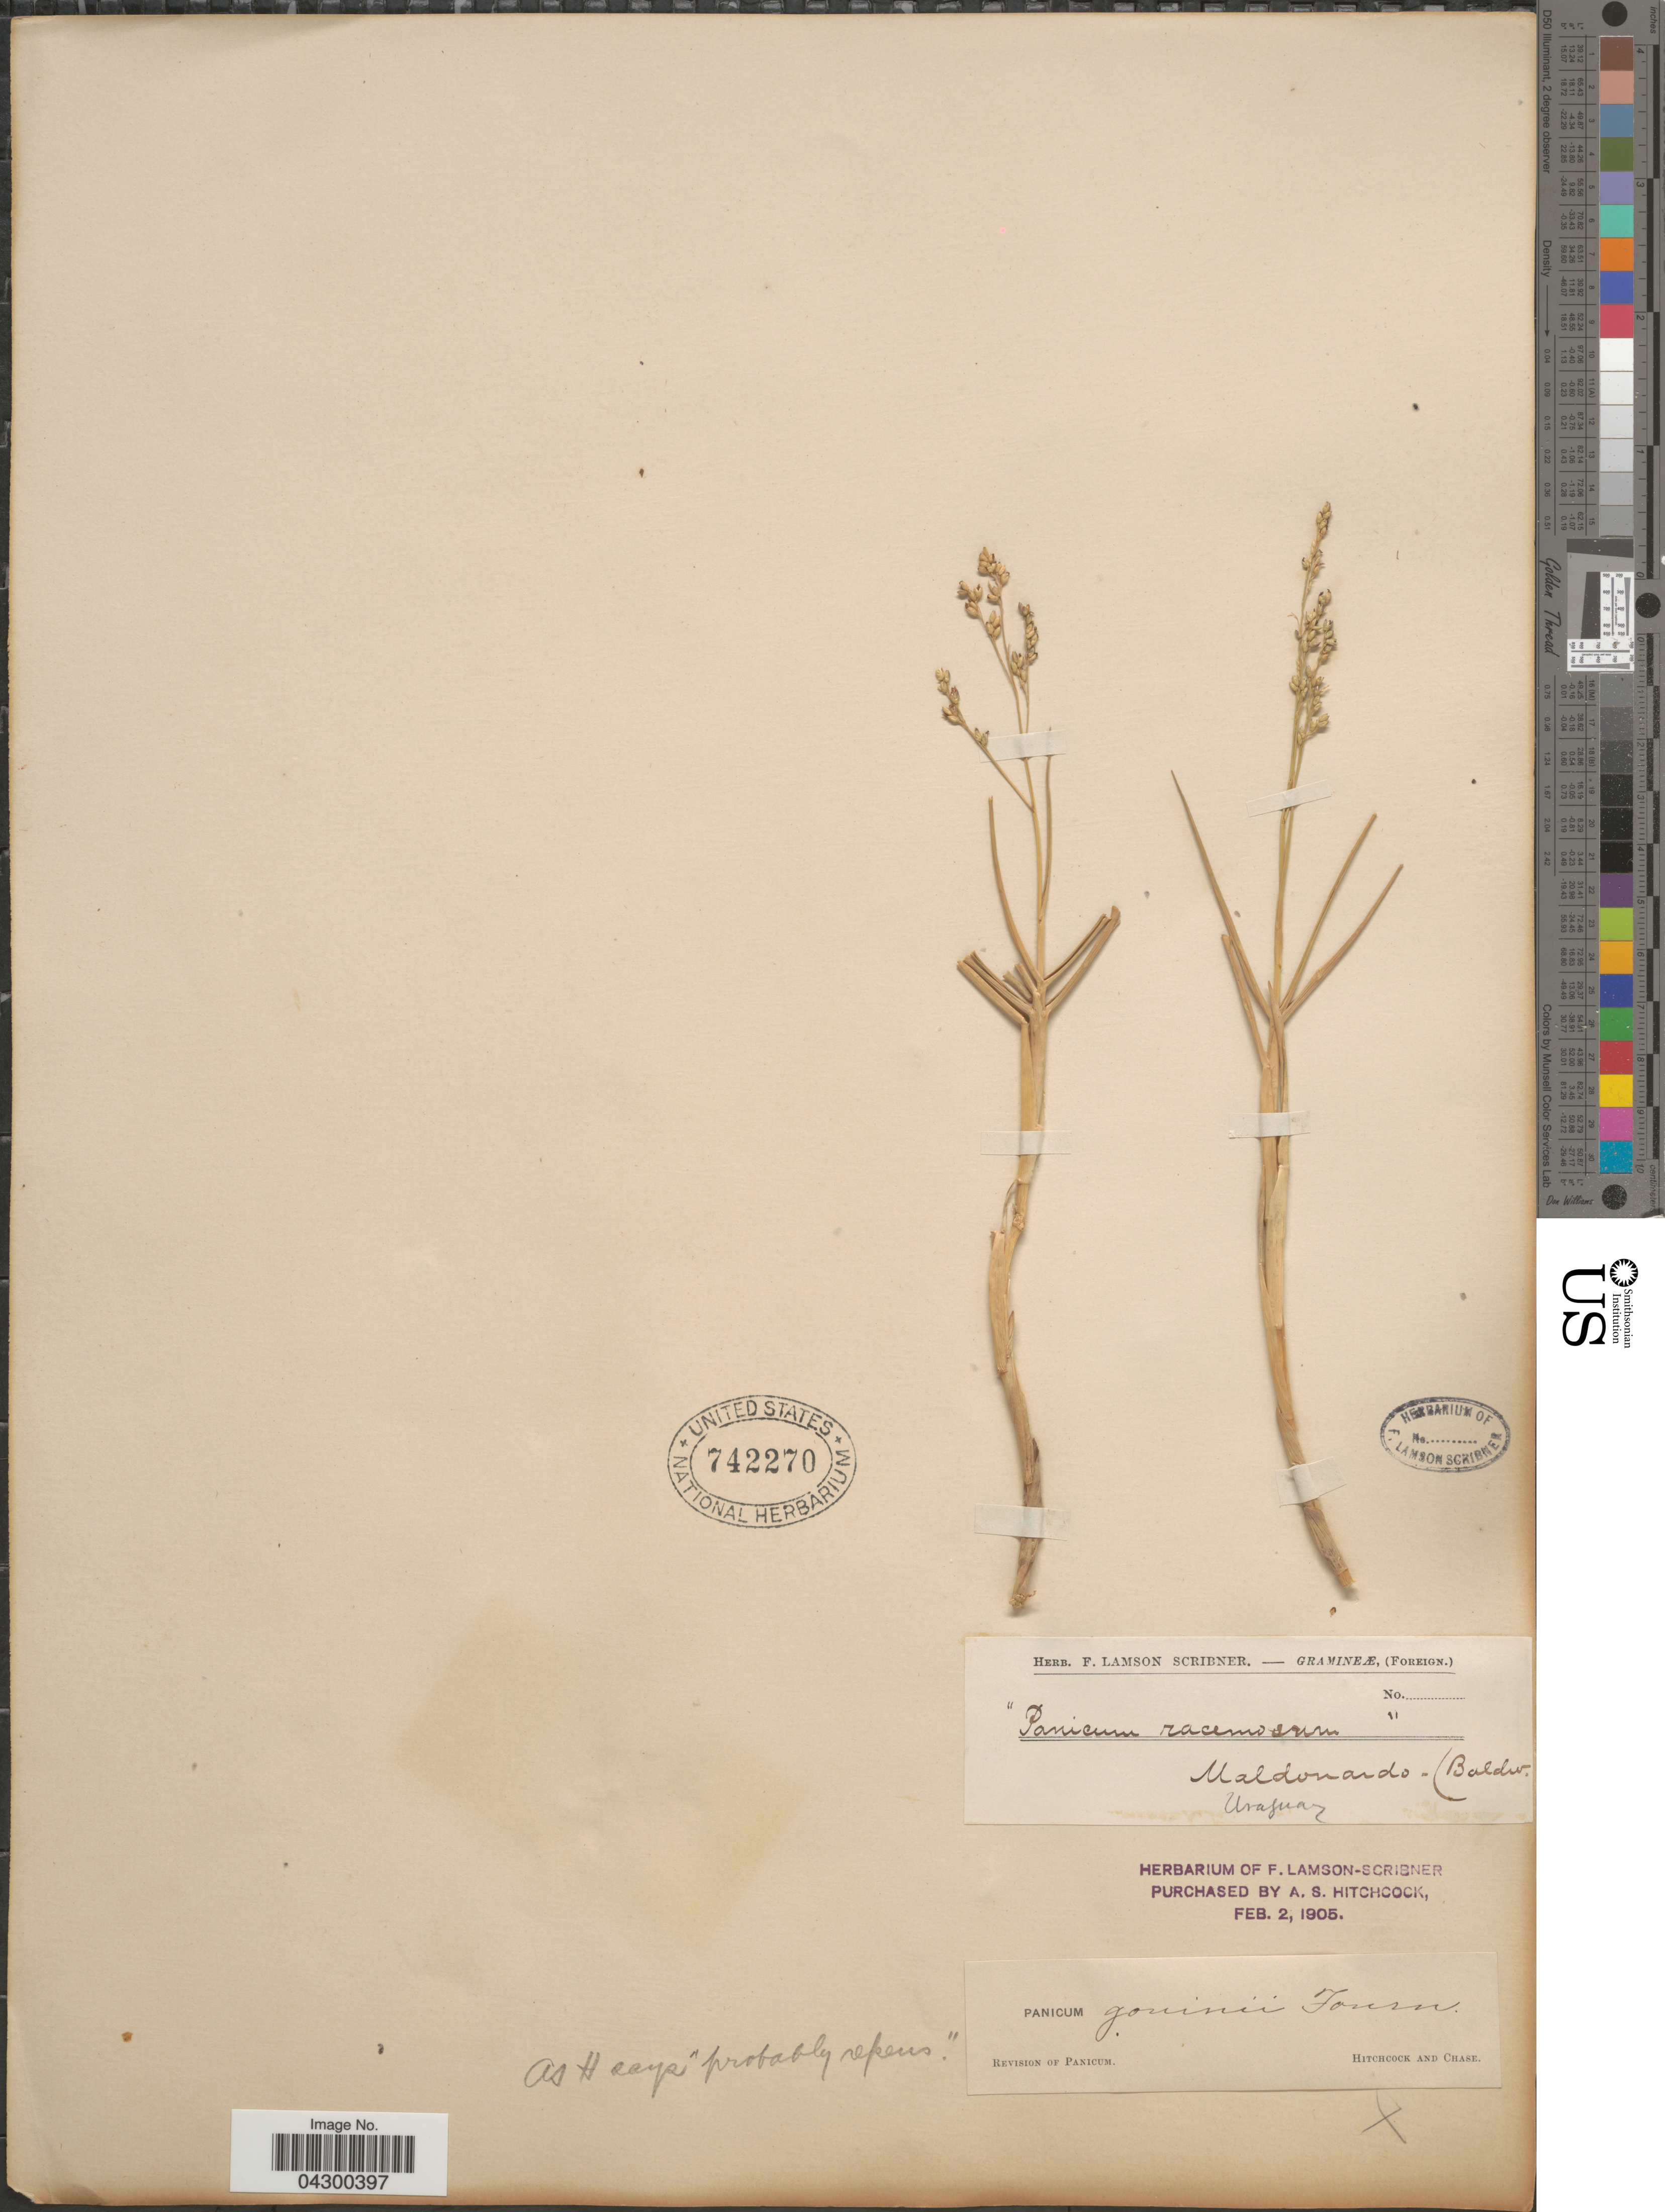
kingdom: Plantae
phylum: Tracheophyta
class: Liliopsida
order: Poales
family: Poaceae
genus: Panicum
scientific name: Panicum repens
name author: L.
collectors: ex herb. F. Lamson Scribner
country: Uruguay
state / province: Maldonado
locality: (Baldw.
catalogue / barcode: US 742270